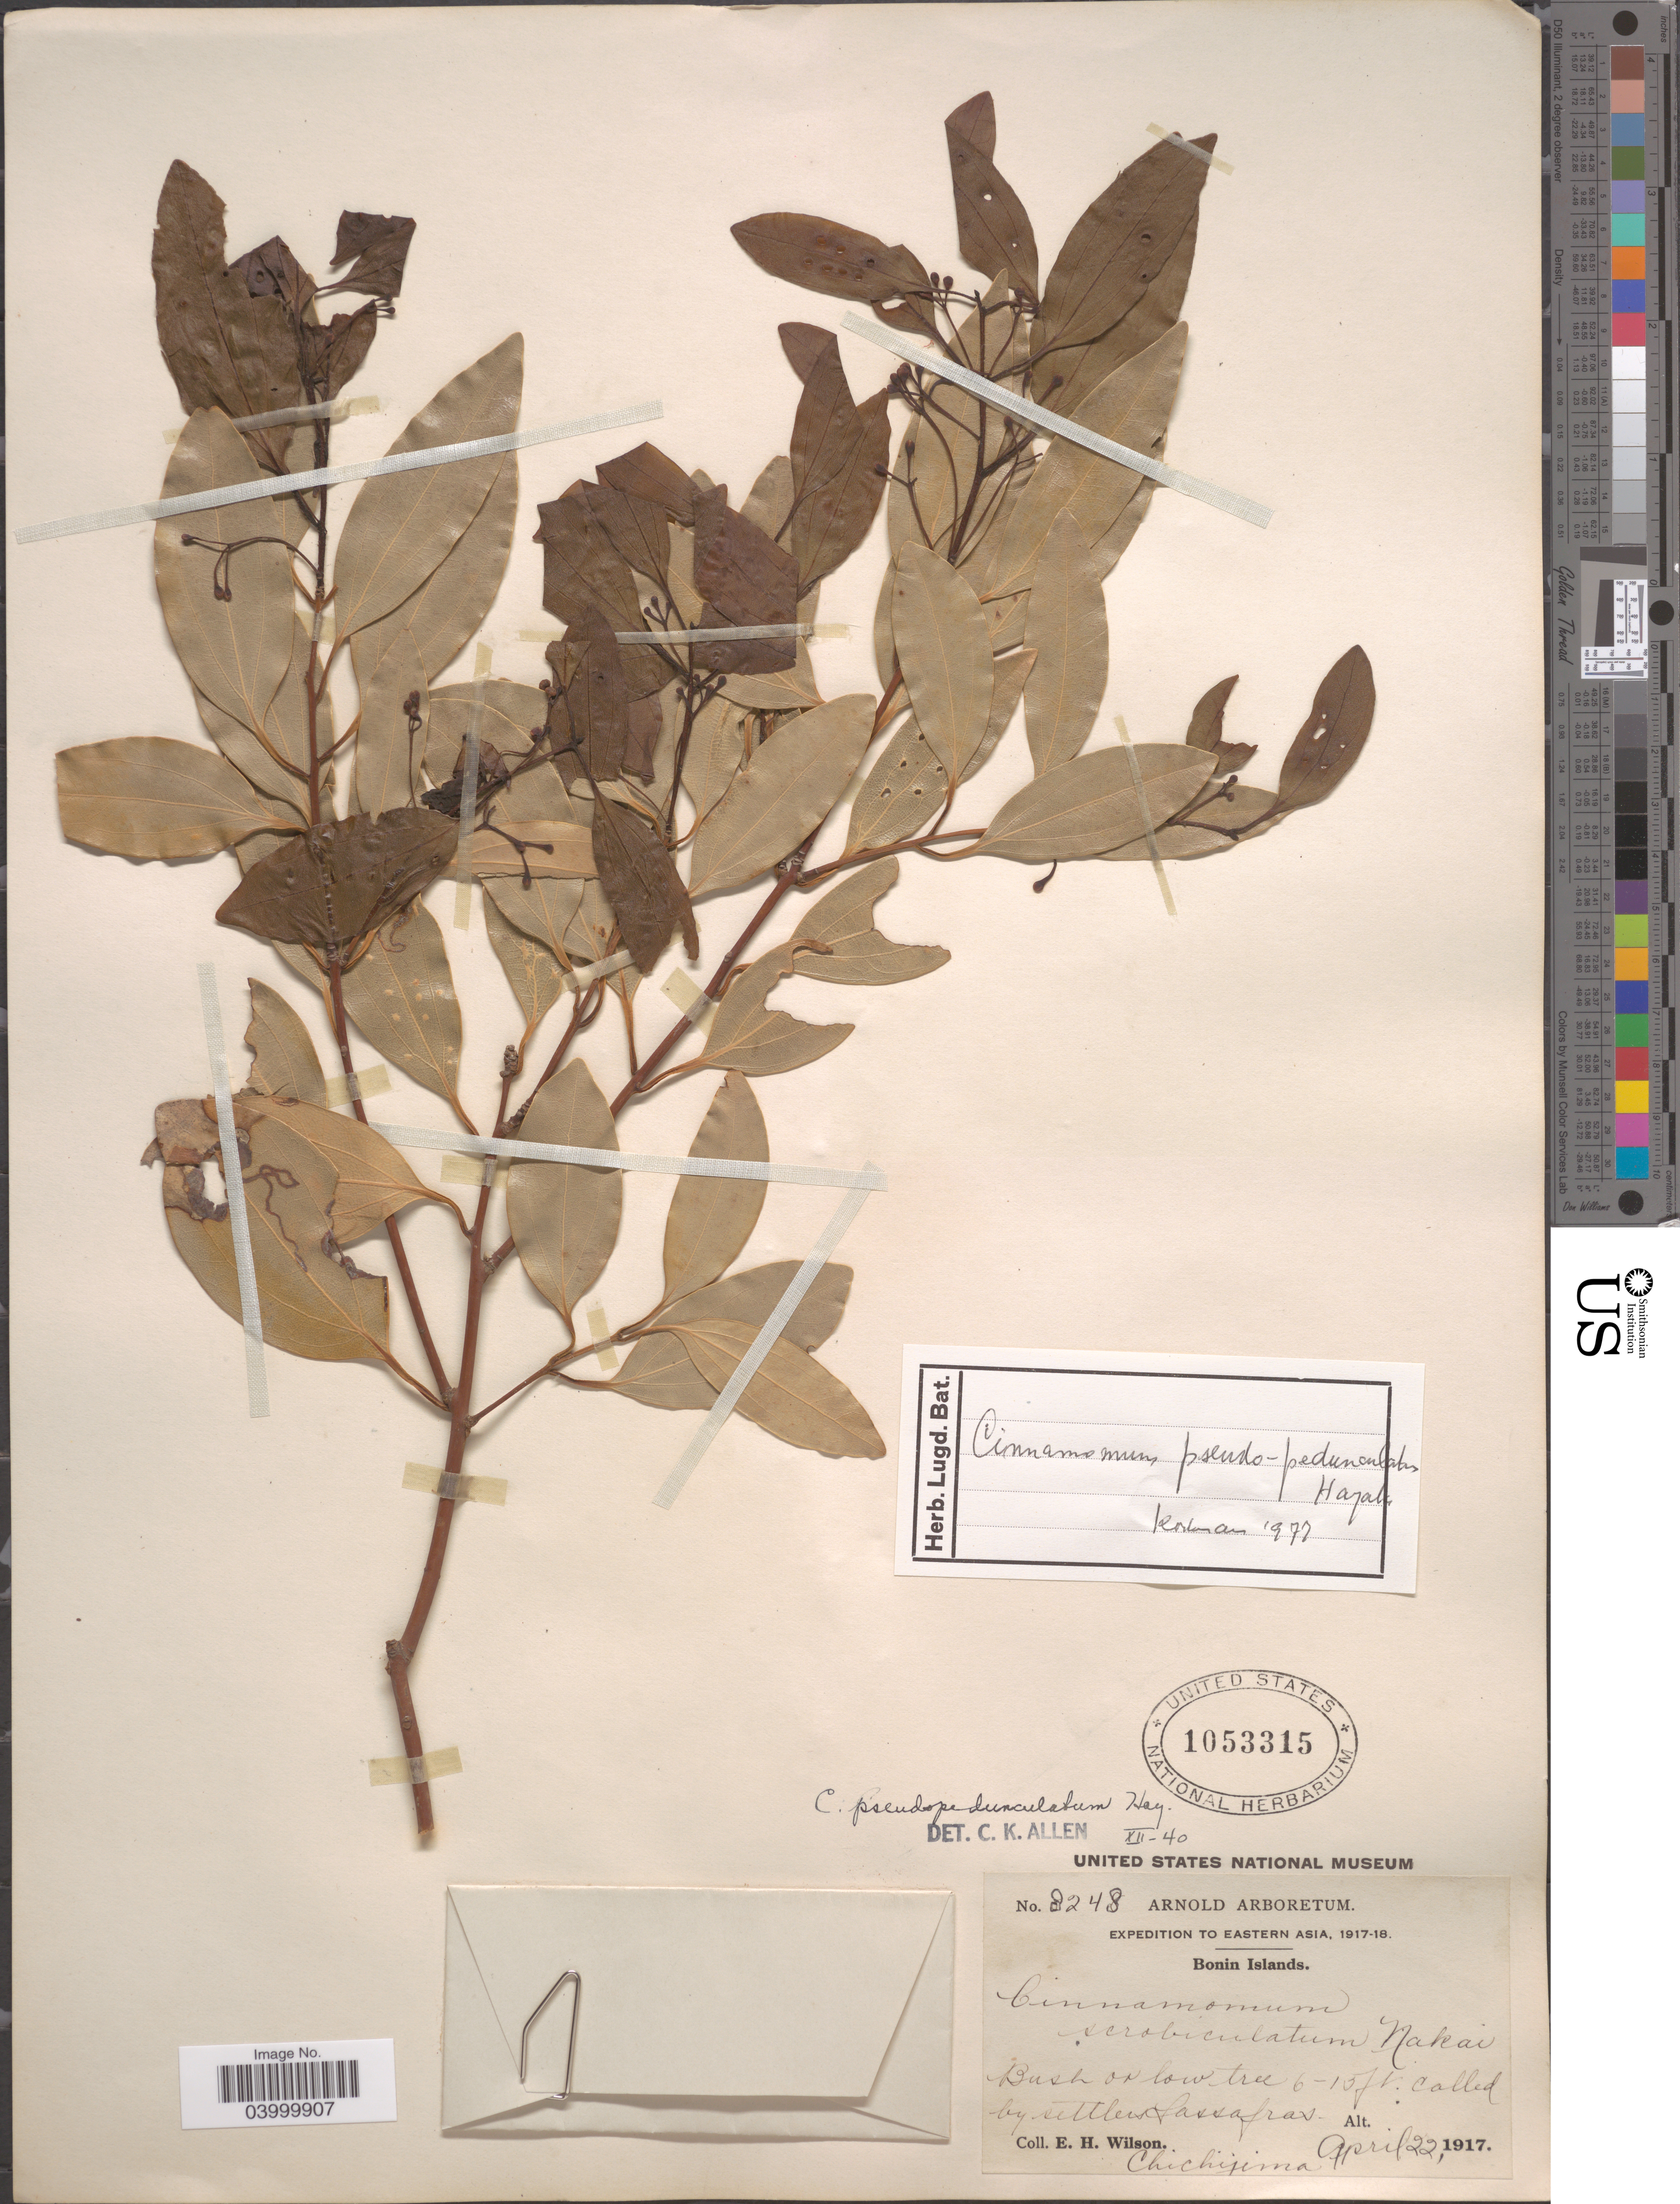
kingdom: Plantae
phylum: Tracheophyta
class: Magnoliopsida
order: Laurales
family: Lauraceae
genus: Cinnamomum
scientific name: Cinnamomum pseudopedunculatum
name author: Hayata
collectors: E. Wilson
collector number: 8248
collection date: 1917-04-22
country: Japan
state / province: Tokyo, Federal City of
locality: Eastern Asia. Bonin Islands. Chichijima.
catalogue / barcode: US 1053315